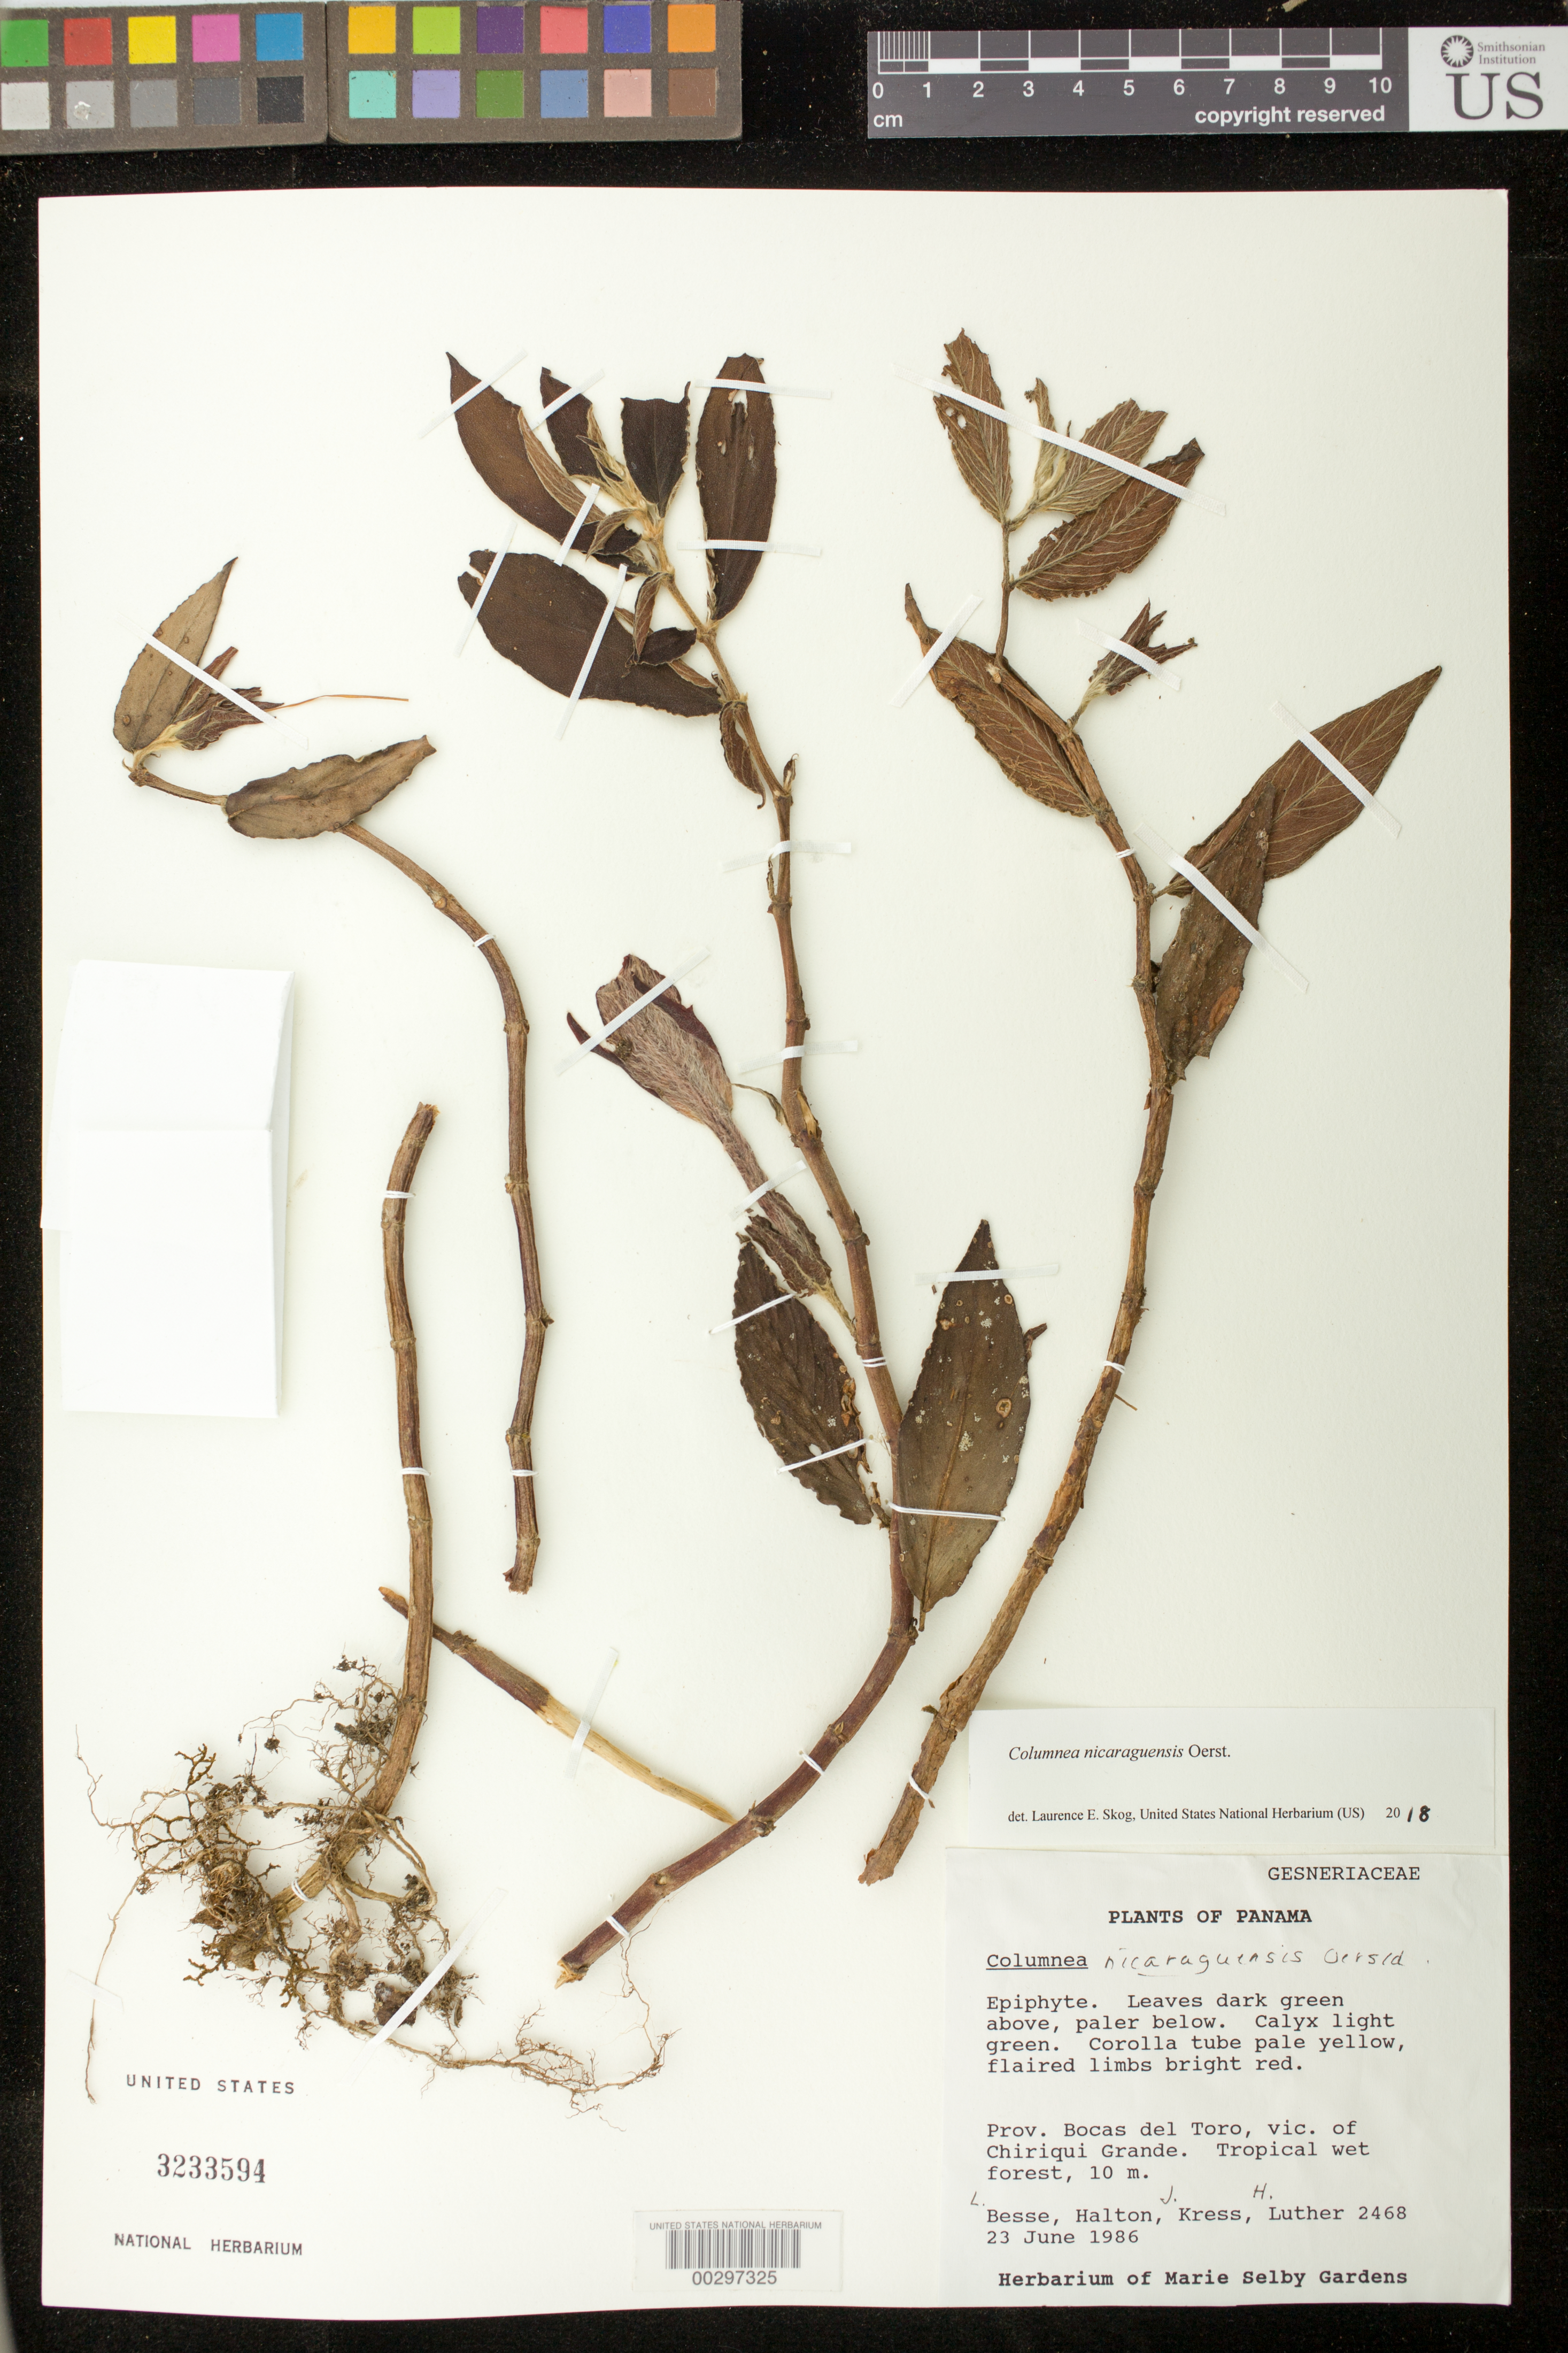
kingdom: Plantae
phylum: Tracheophyta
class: Magnoliopsida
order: Lamiales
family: Gesneriaceae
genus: Columnea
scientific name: Columnea nicaraguensis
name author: Oerst.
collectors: L. Besse, J. Halton, W. J. Kress & Harry E. Luther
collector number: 2468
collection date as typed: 23 Jun 1986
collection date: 1986-06-23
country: Panama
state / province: Bocas del Toro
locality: Chiriqui Grande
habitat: Tropical wet forest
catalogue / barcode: US 3233594